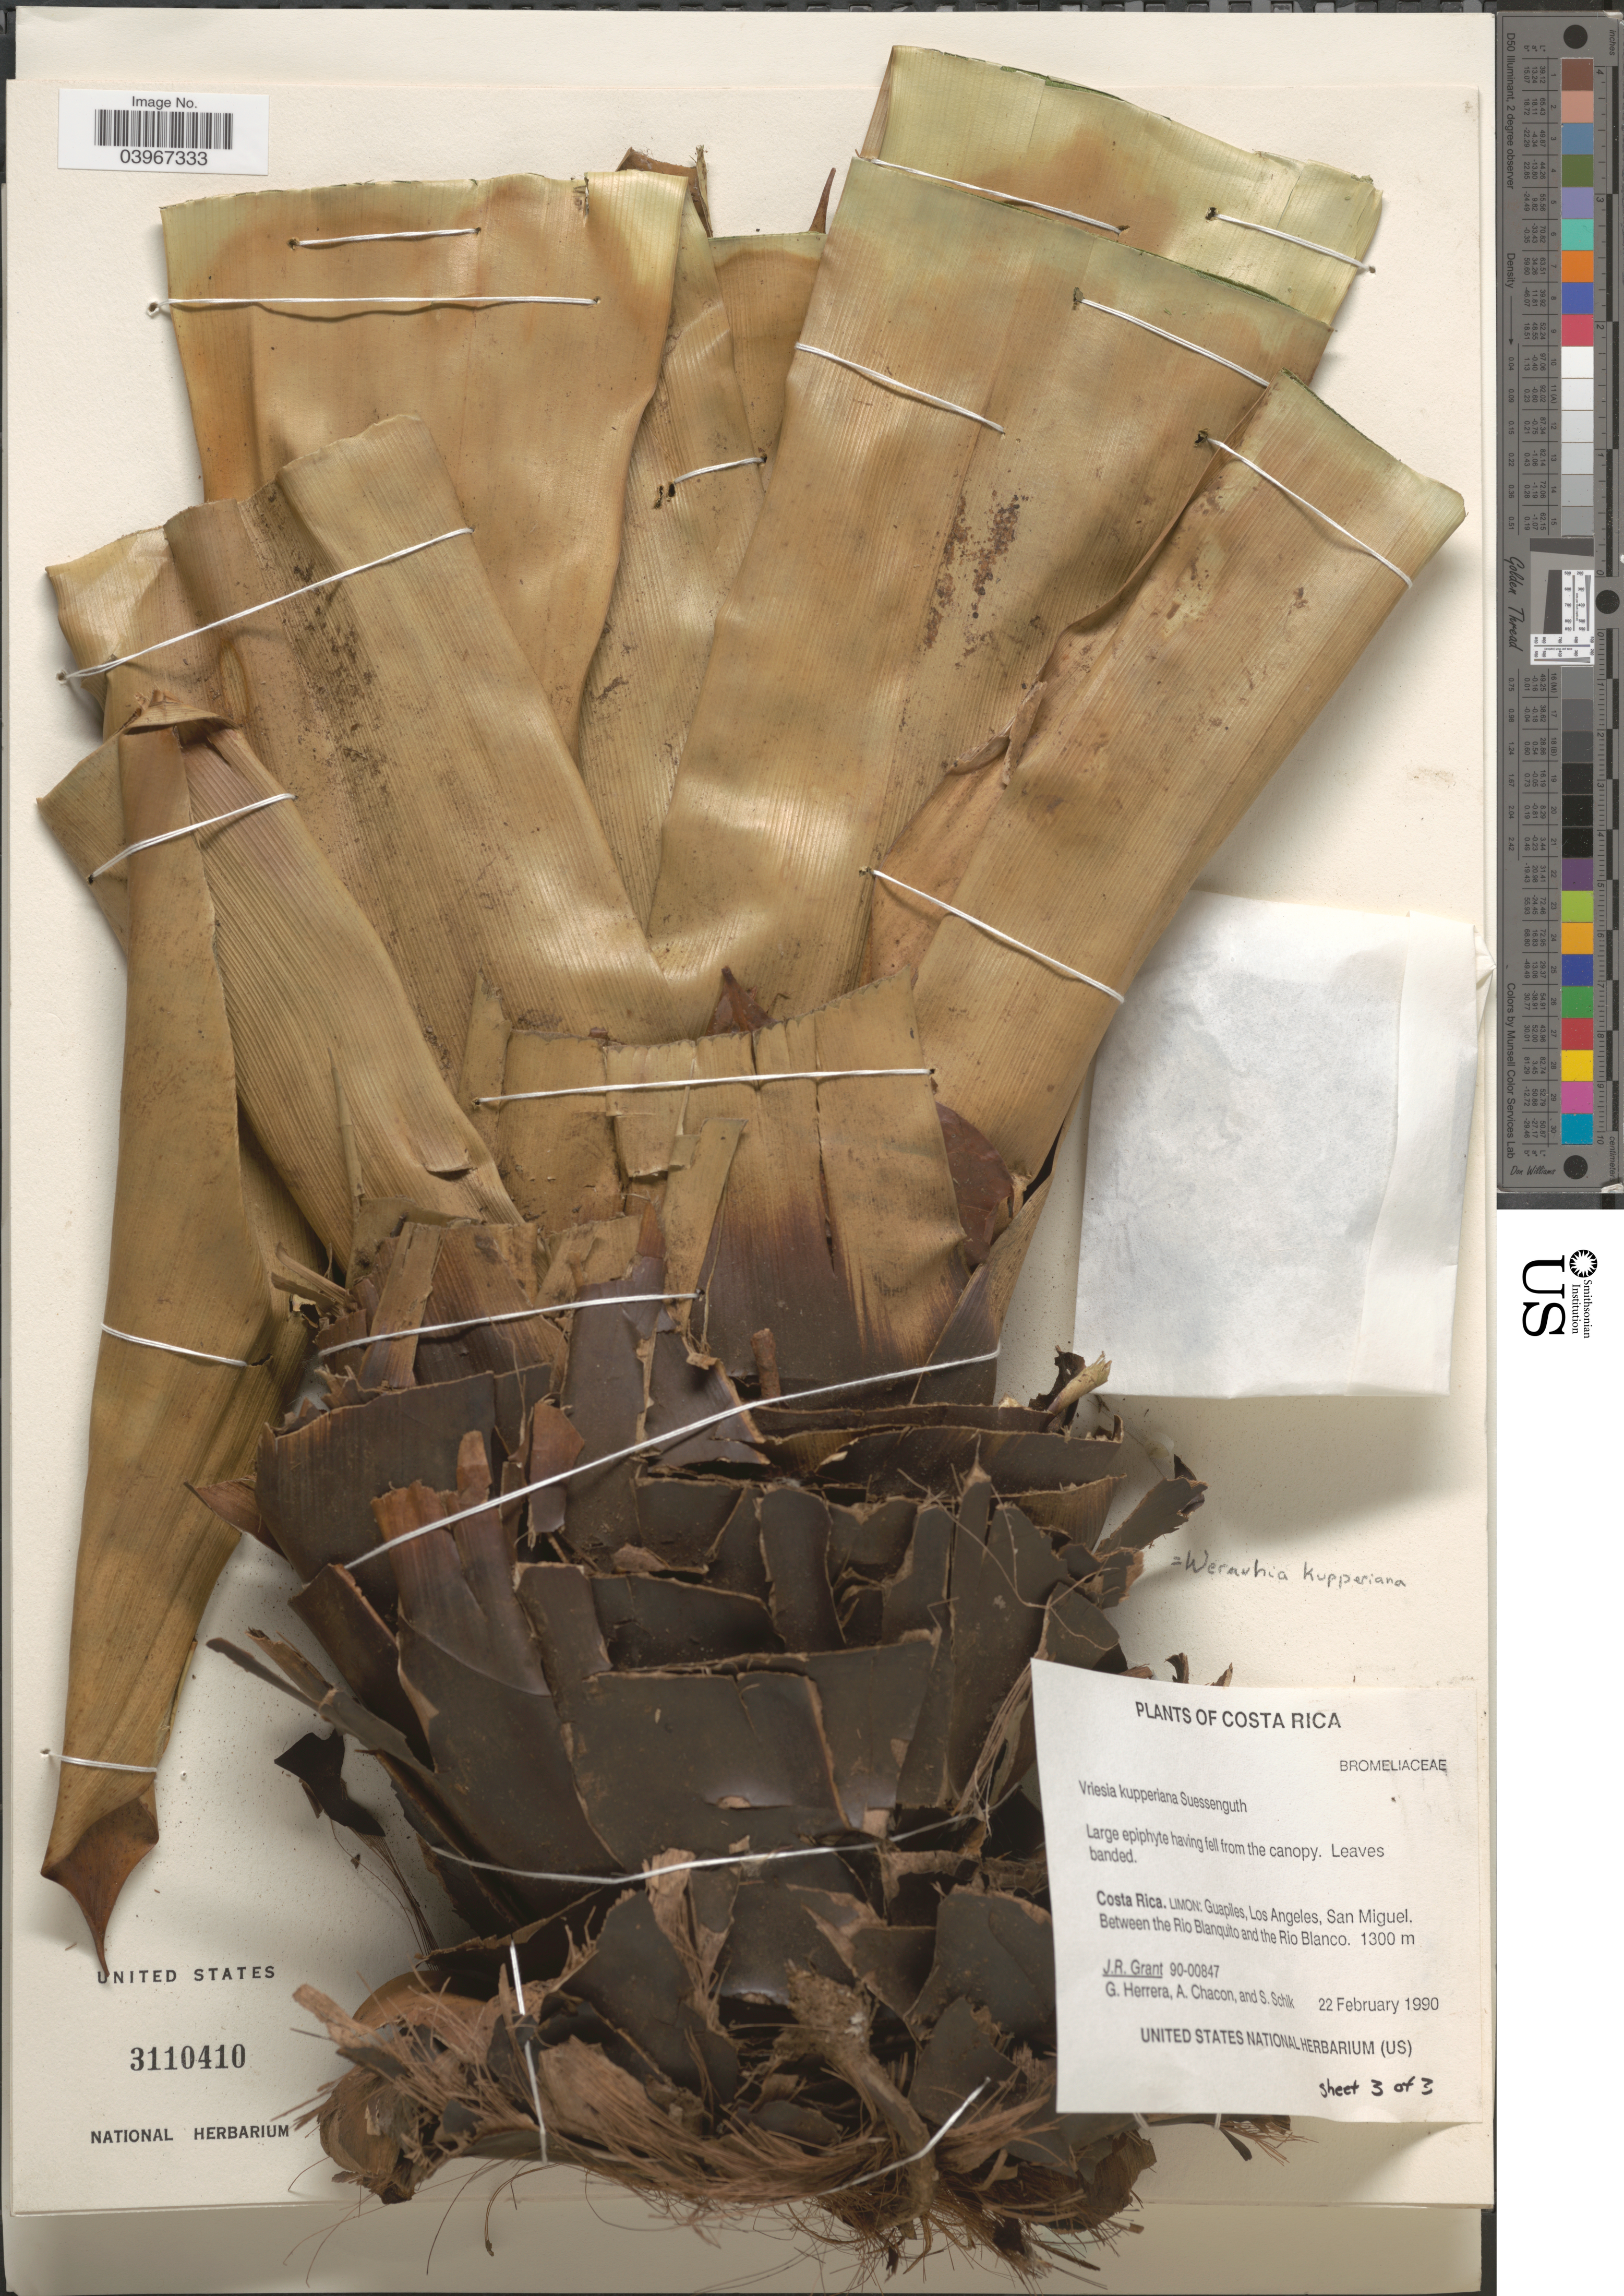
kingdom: Plantae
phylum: Tracheophyta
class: Liliopsida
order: Poales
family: Bromeliaceae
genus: Werauhia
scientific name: Werauhia kupperiana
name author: (Suess.) J.R. Grant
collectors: J. Grant, G. Herrera, A. Chacon & S. Schik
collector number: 90-00847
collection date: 1990-02-22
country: Costa Rica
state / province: Limón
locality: Guapiles, Los Angeles, San Miguel. Between the Rio Blanquito and the Rio Blanco.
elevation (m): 1300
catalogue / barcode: US 3110410